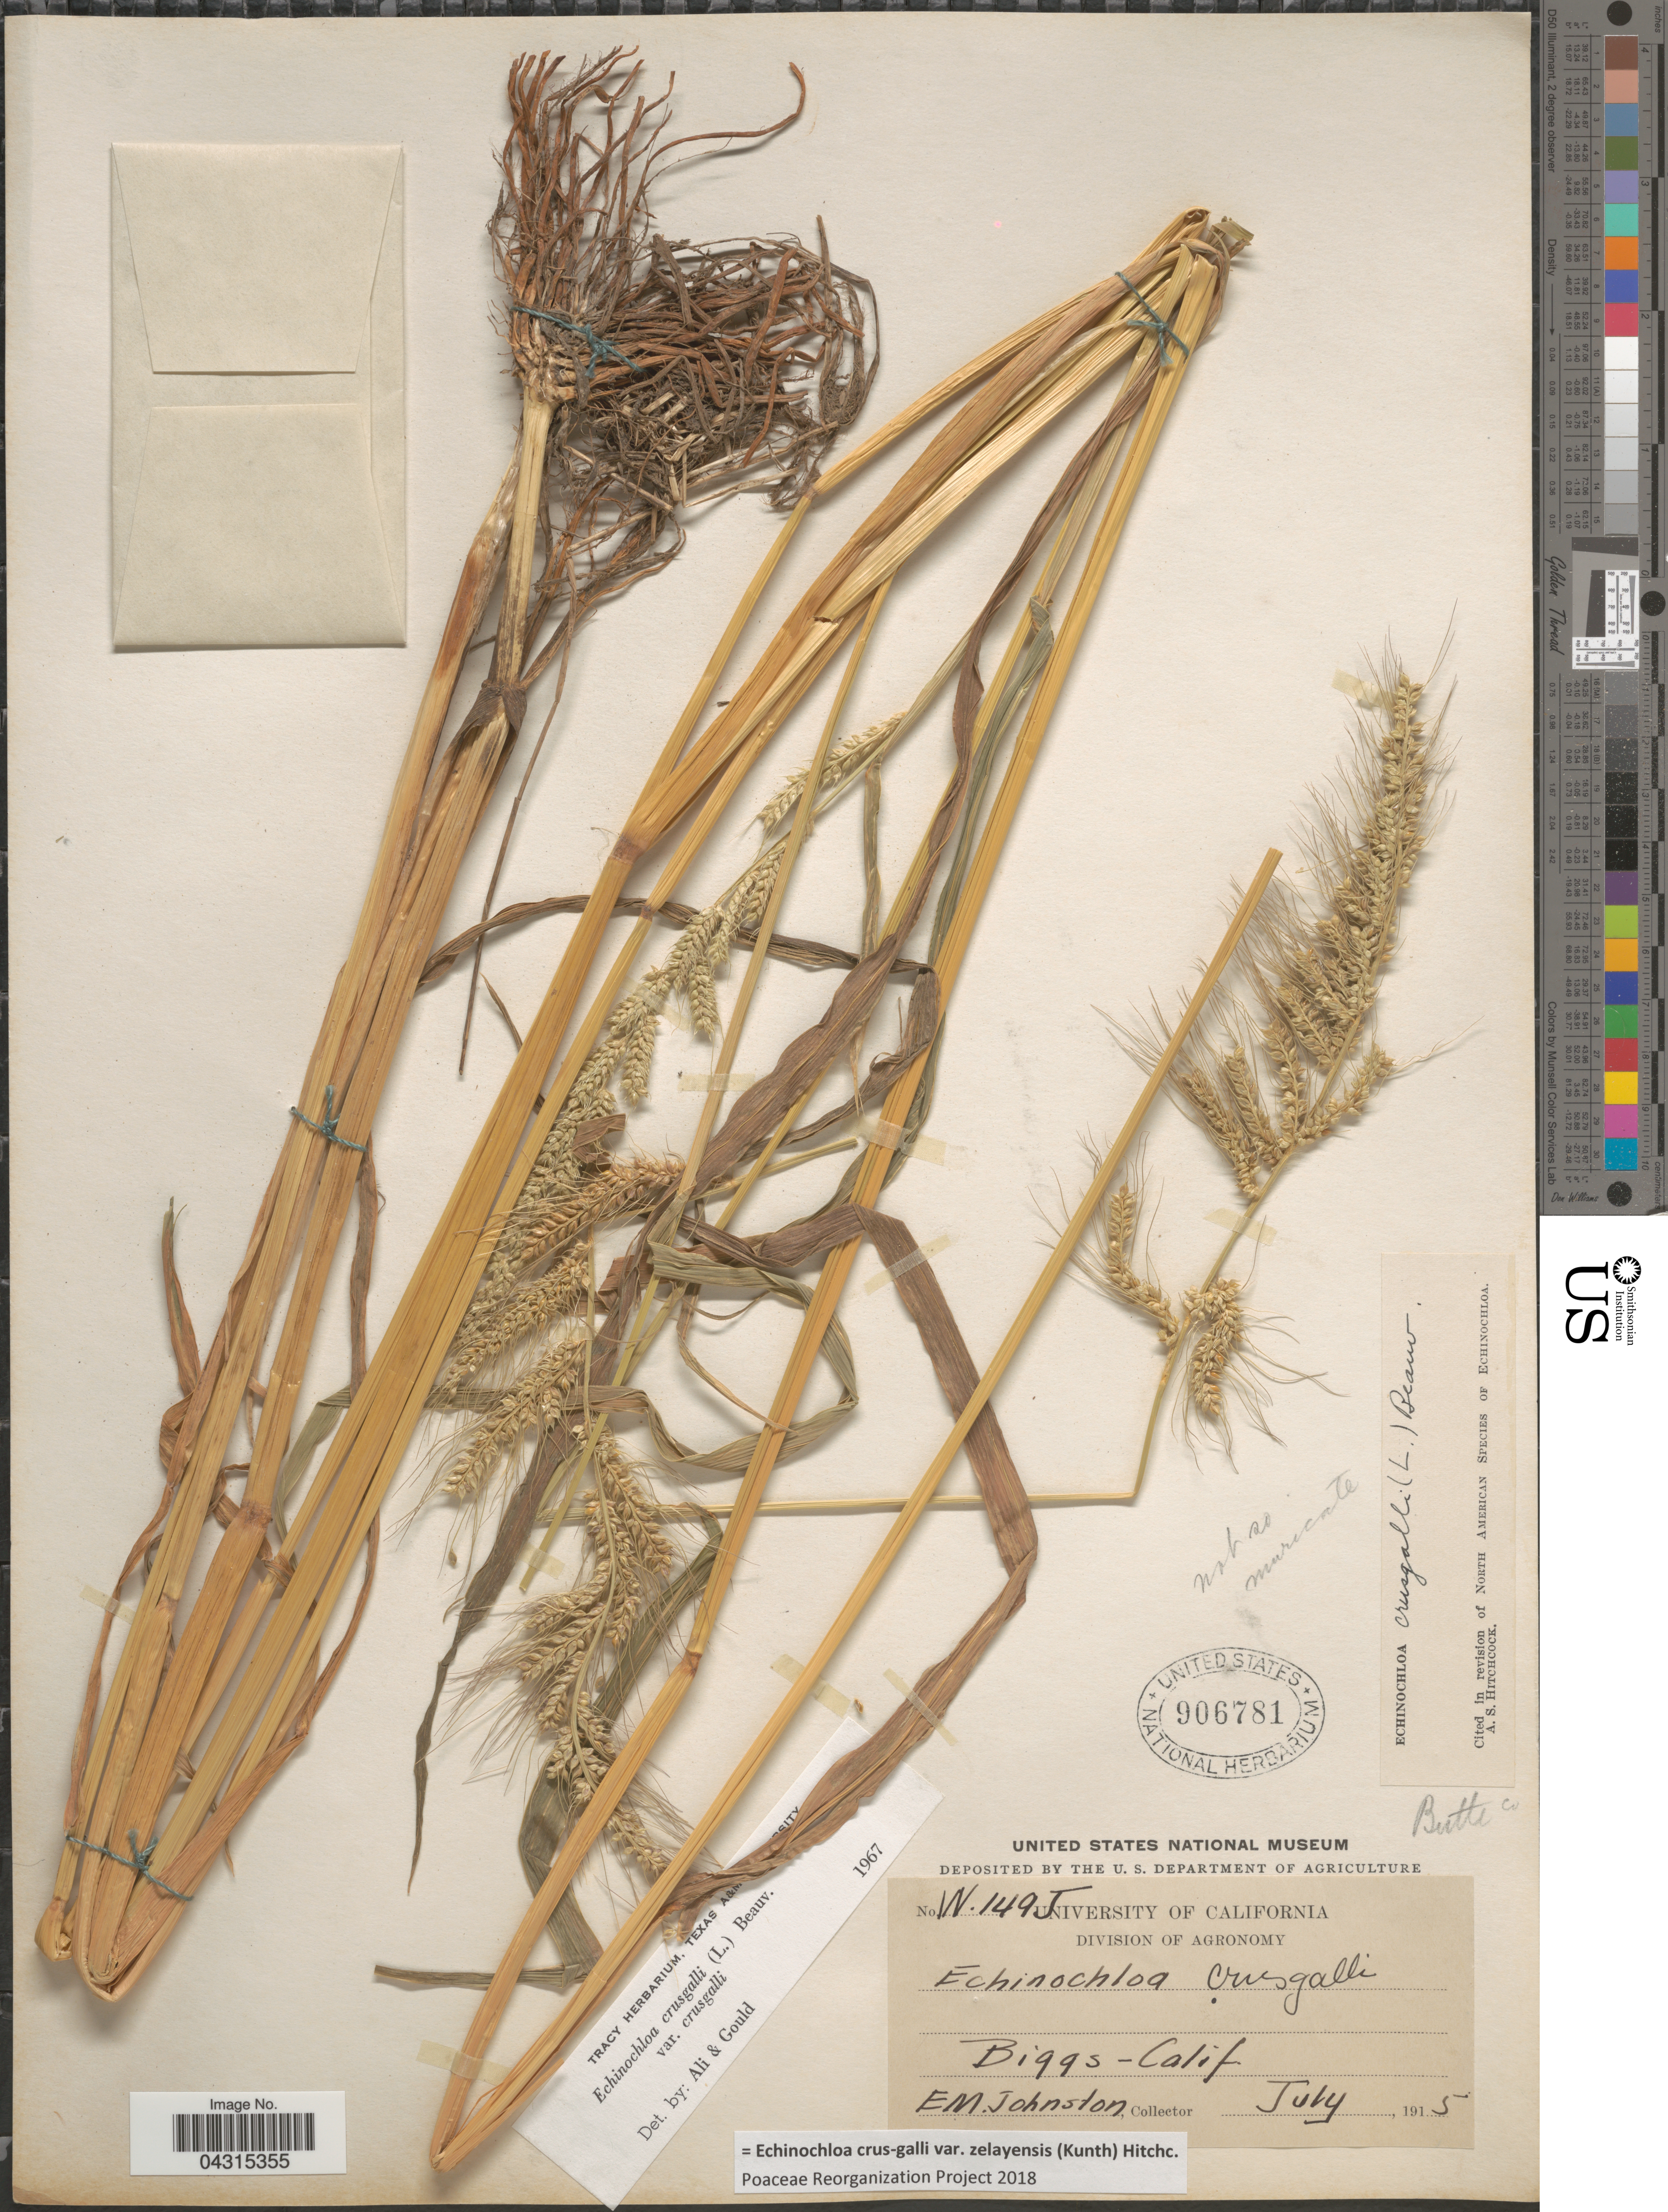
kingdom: Plantae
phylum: Tracheophyta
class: Liliopsida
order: Poales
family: Poaceae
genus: Echinochloa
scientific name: Echinochloa crus-galli var. zelayensis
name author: (Kunth) Hitchc.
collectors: E. Johnston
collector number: W.149J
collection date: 1915-07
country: United States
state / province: California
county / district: Butte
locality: Biggs. Butte Co.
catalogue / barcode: US 906781